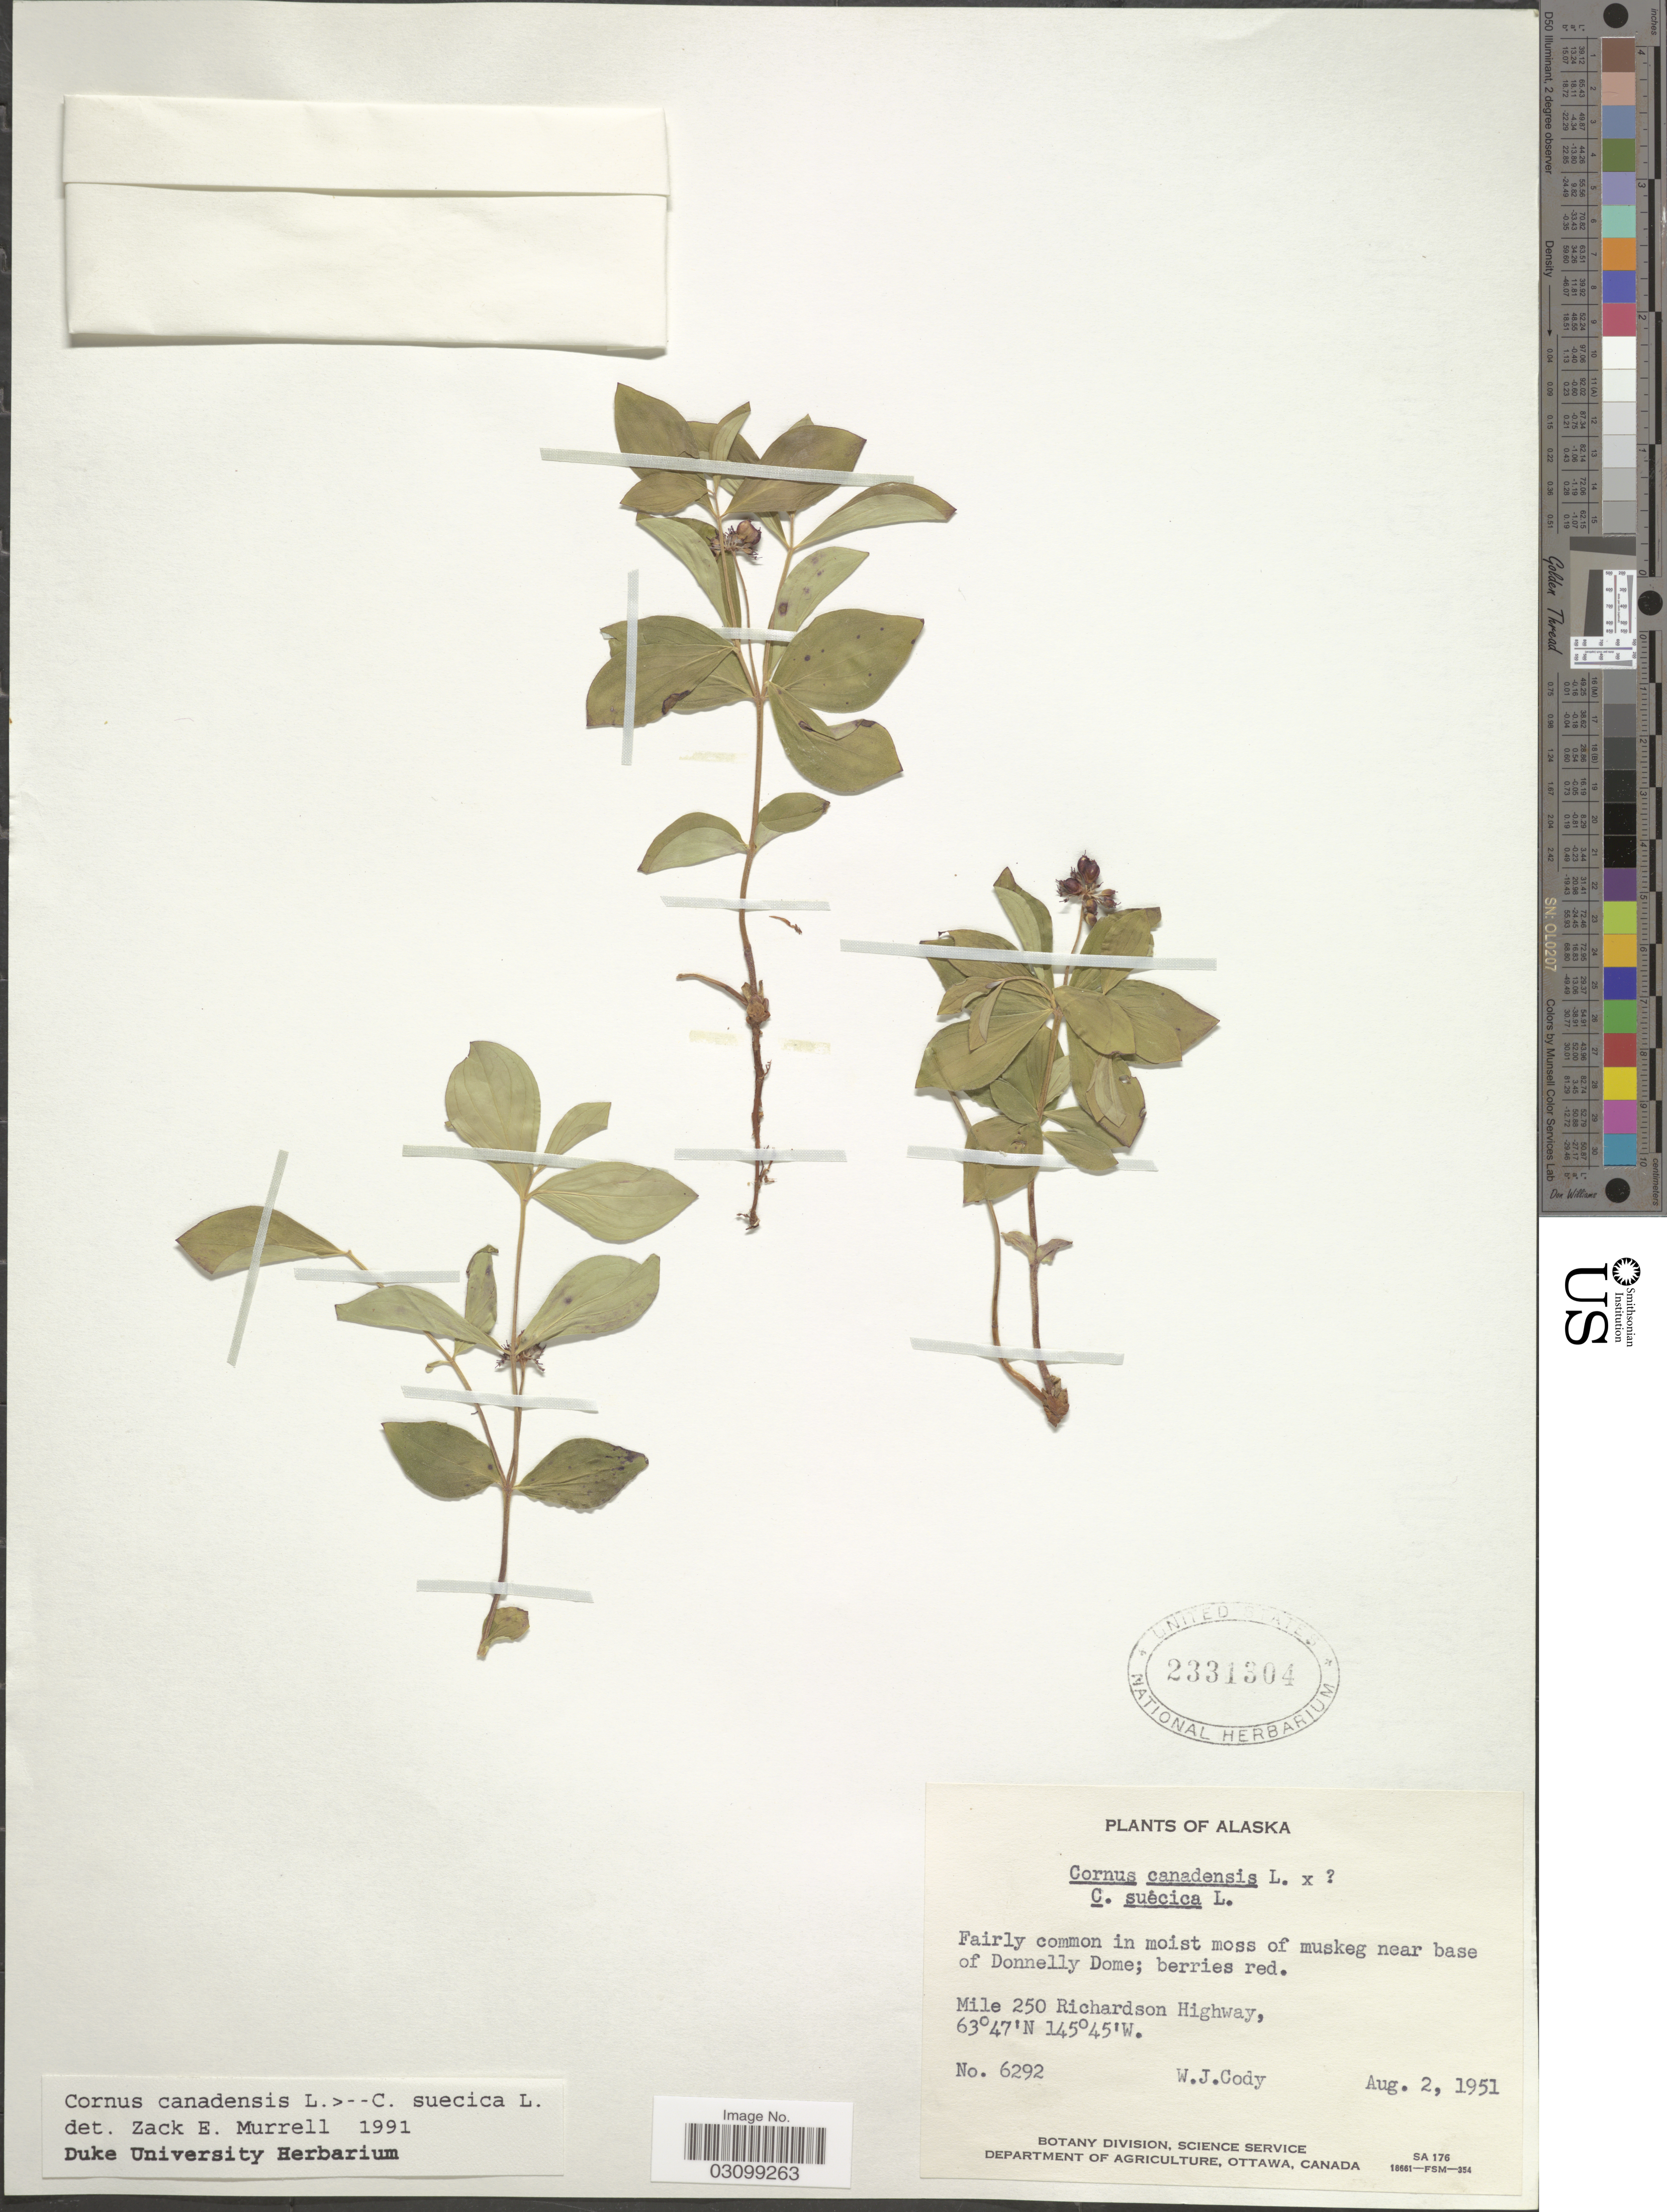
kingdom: Plantae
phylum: Tracheophyta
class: Magnoliopsida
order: Cornales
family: Cornaceae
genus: Cornus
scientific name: Cornus sp.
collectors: W. Cody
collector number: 6292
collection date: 1951-08-02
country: United States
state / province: Alaska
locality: Fairly common in moist moss of muskeg near base of Donnelly Dome. Mile 250 Richardson Highway.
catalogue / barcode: US 2331304